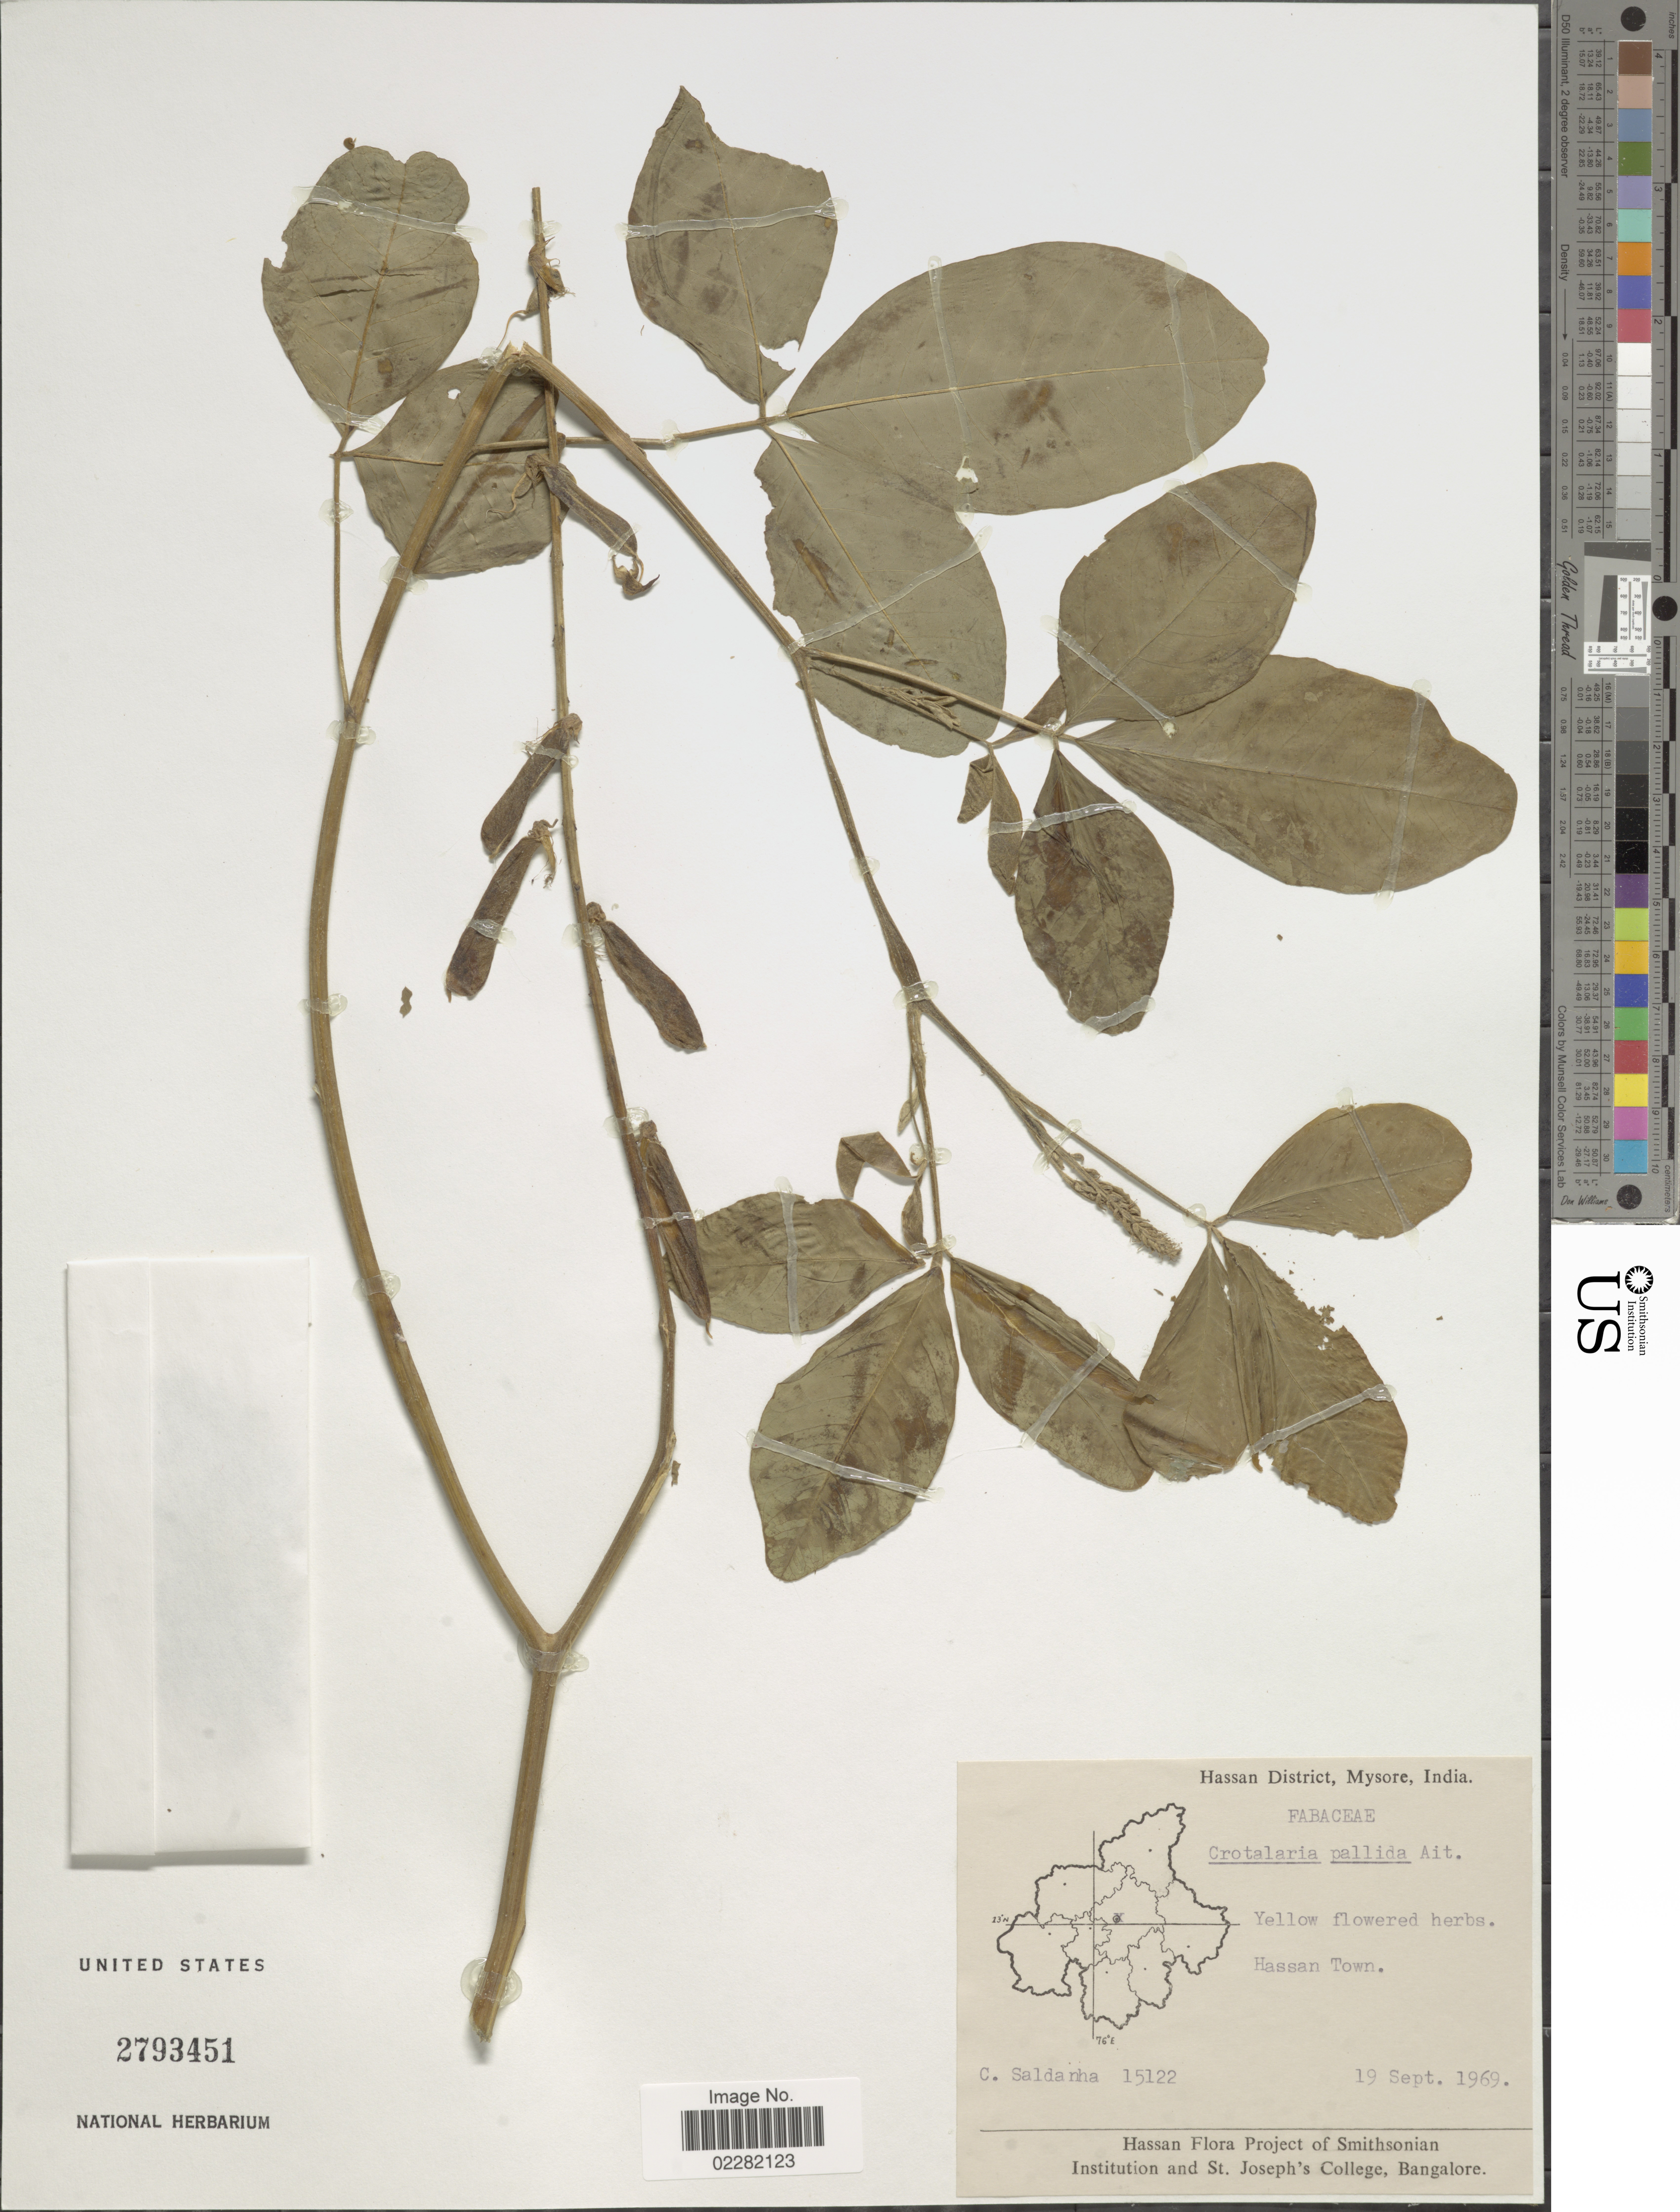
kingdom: Plantae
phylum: Tracheophyta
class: Magnoliopsida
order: Fabales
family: Fabaceae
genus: Crotalaria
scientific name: Crotalaria pallida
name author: Aiton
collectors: C. Saldanha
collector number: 15122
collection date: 1969-09-19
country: India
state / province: Karnataka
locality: Hassan District, Mysore, India, Hassan Town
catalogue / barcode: US 2793451